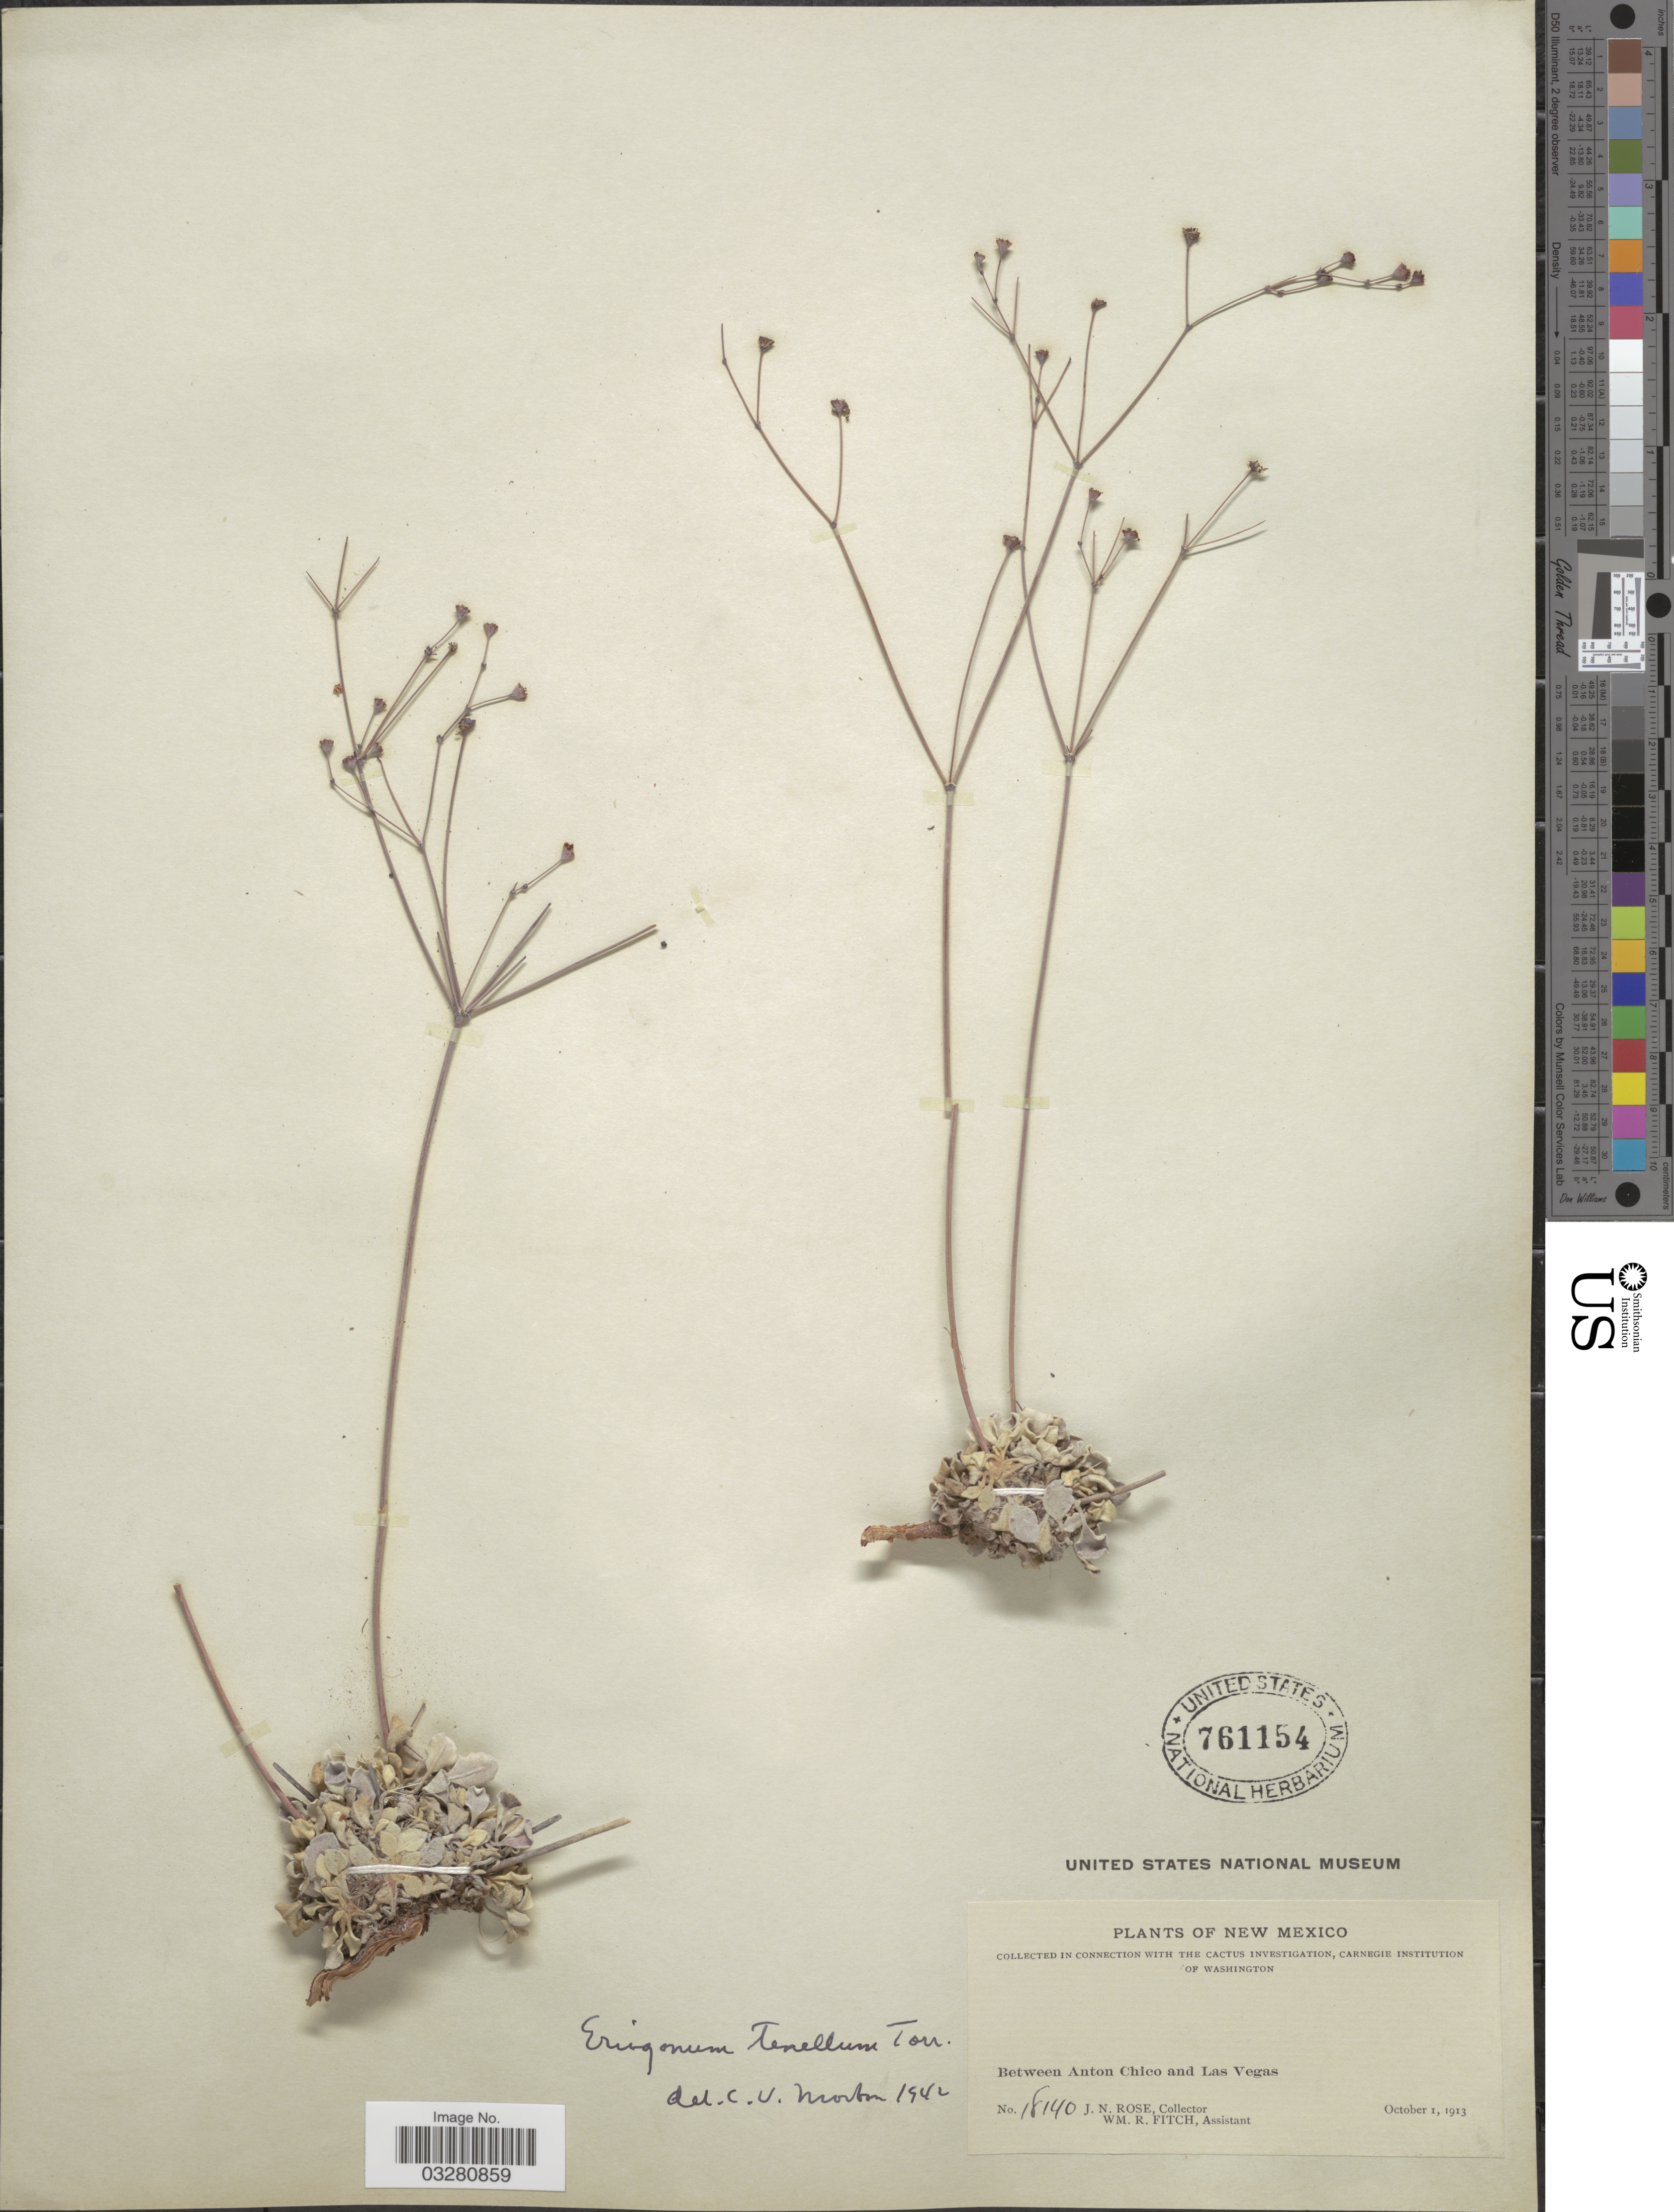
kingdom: Plantae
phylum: Tracheophyta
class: Magnoliopsida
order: Caryophyllales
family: Polygonaceae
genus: Eriogonum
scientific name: Eriogonum tenellum var. tenellum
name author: Torr.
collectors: J. N. Rose & W. R. Fitch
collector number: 18140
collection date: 1913-10-01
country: United States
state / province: New Mexico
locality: Between Anton Chico and Las Vegas.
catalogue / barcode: US 761154